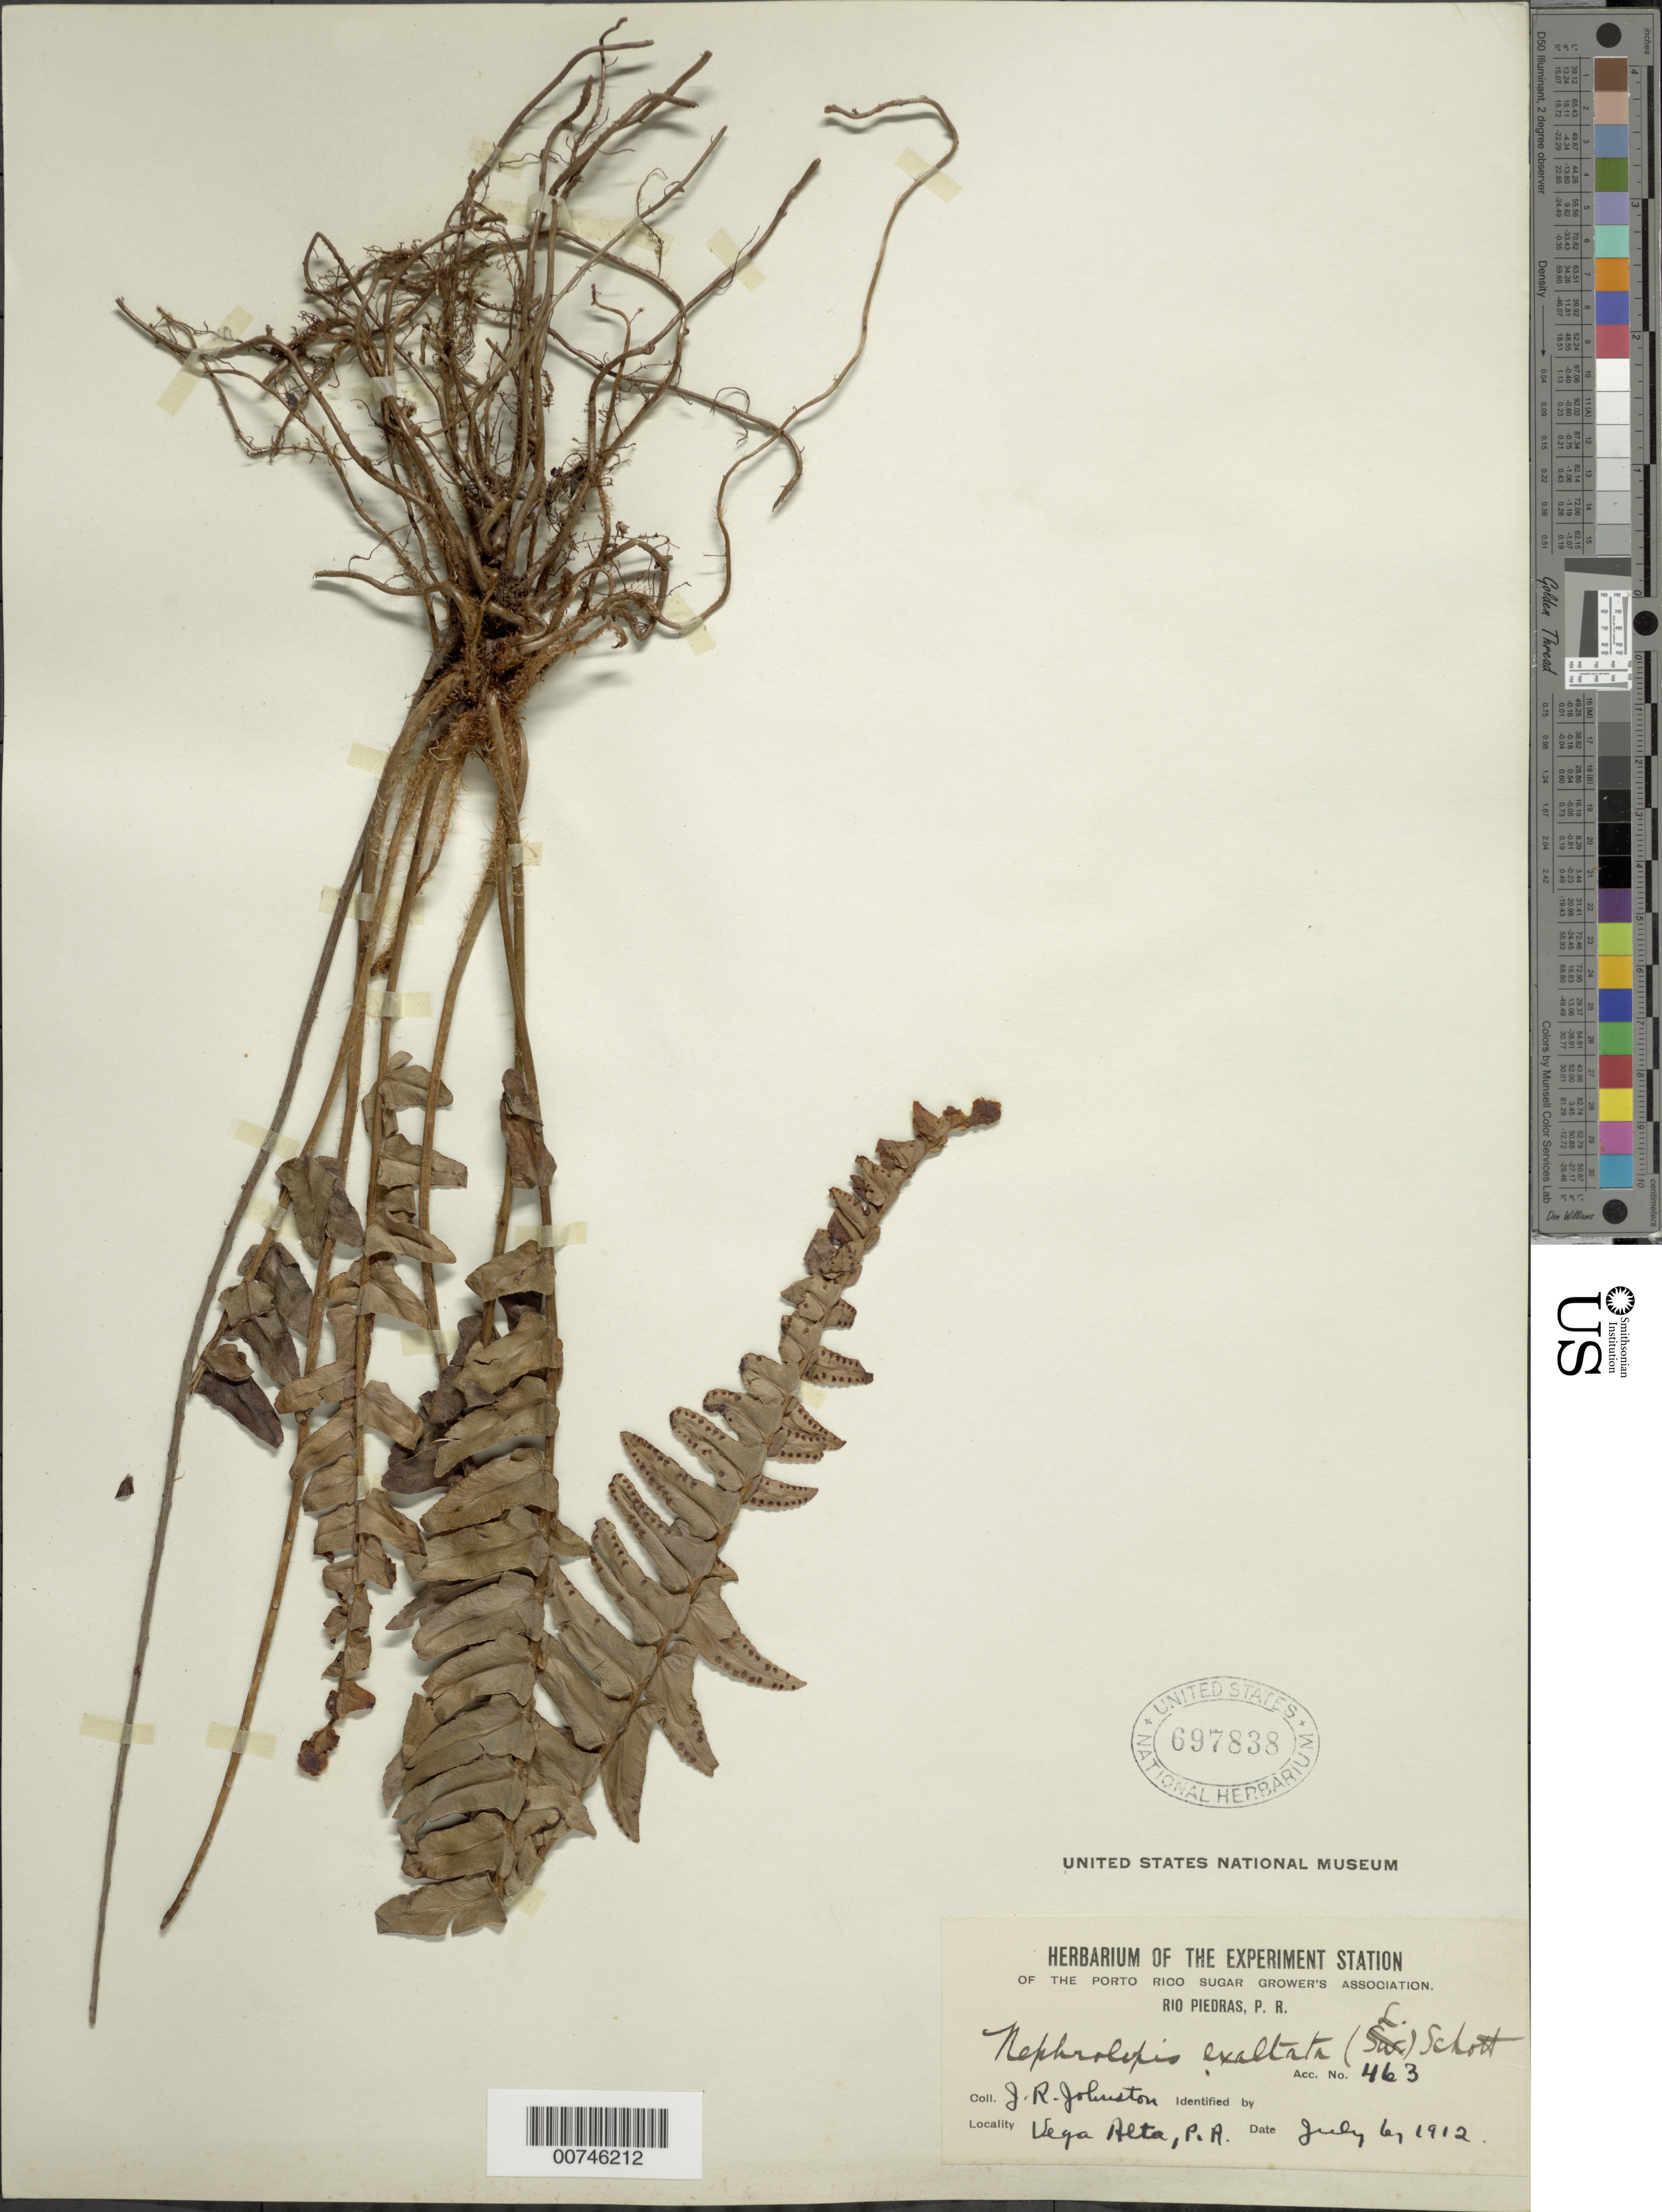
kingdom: Plantae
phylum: Tracheophyta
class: Polypodiopsida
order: Polypodiales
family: Nephrolepidaceae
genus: Nephrolepis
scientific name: Nephrolepis exaltata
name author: (L.) Schott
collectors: J. Johnston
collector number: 463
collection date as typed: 06 Jul 1912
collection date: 1912-07-06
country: Puerto Rico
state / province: Vega Alta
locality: Vega Alta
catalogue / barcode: US 697838